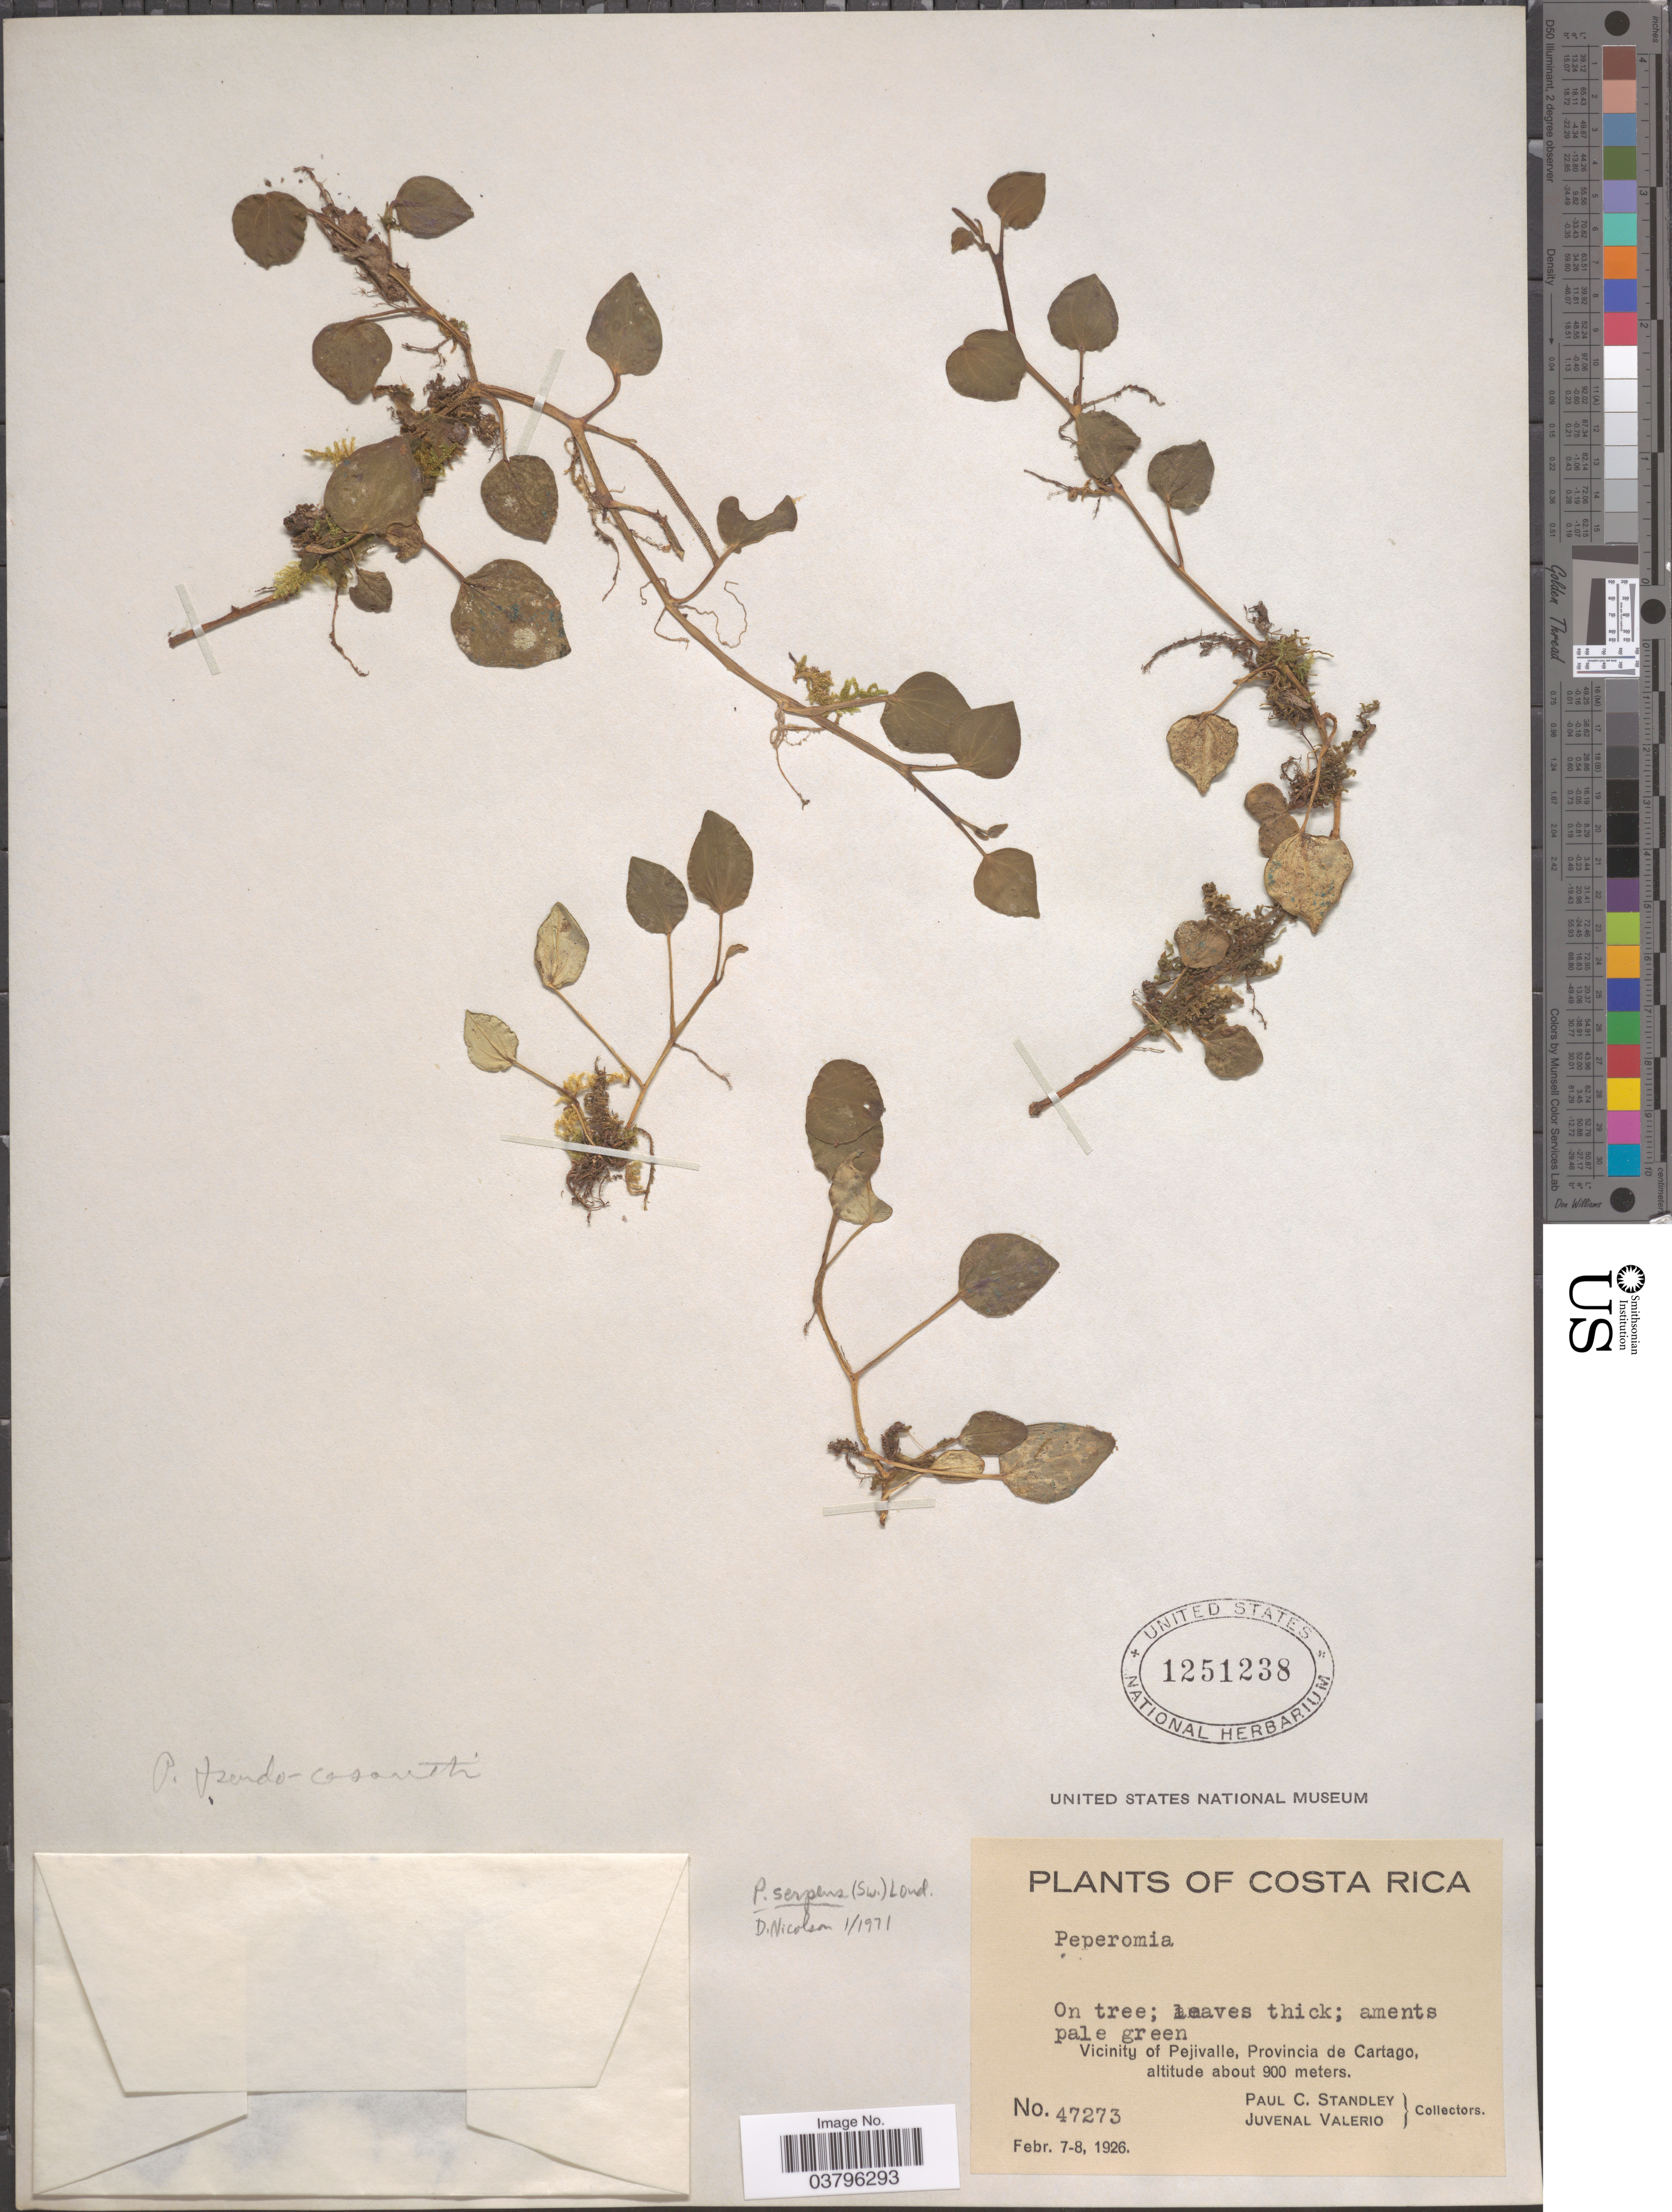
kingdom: Plantae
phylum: Tracheophyta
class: Magnoliopsida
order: Piperales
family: Piperaceae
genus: Peperomia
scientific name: Peperomia serpens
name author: (Sw.) Loudon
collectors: P. C. Standley & J. Valerio R.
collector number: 47273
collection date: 1926-02-07/1926-02-08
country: Costa Rica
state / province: Cartago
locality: Vicinity of Pejivalle.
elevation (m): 900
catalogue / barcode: US 1251238